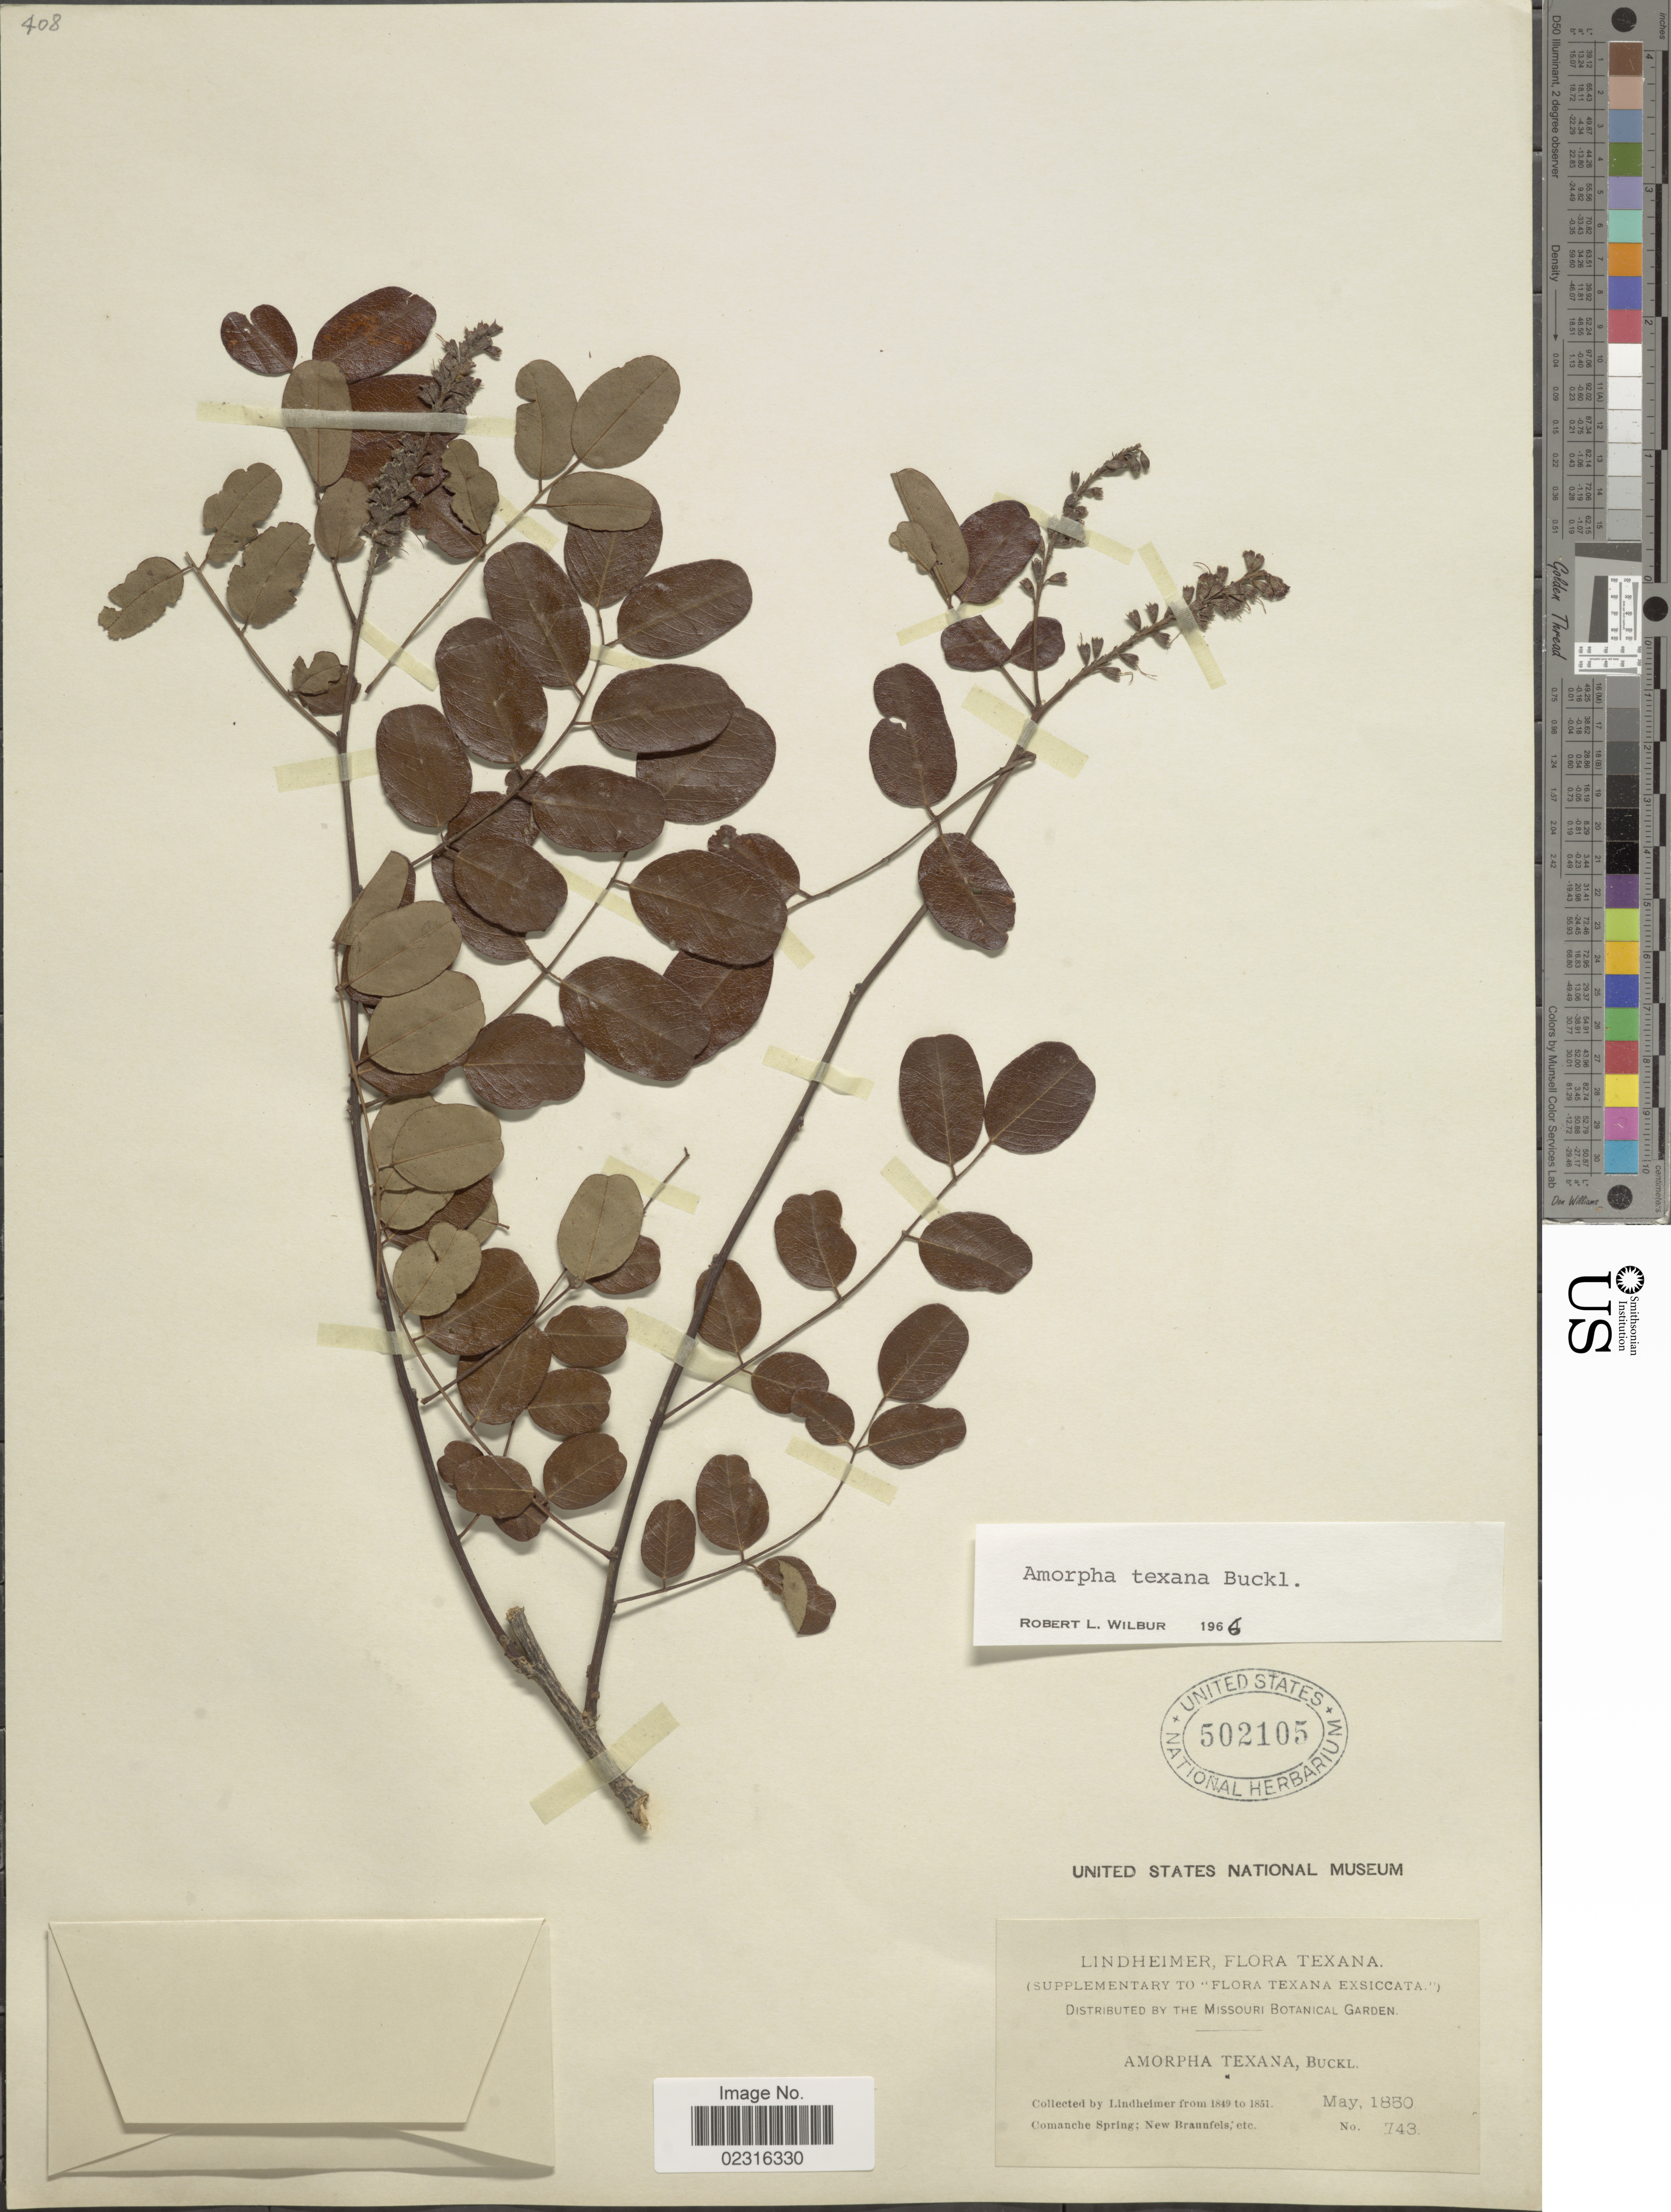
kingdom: Plantae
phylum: Tracheophyta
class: Magnoliopsida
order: Fabales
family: Fabaceae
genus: Amorpha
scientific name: Amorpha texana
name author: Buckley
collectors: -. Lindheimer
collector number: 743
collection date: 1850-05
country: United States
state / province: Texas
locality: Texana, Comanche Spring; New Braunfels; etc.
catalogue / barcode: US 502105